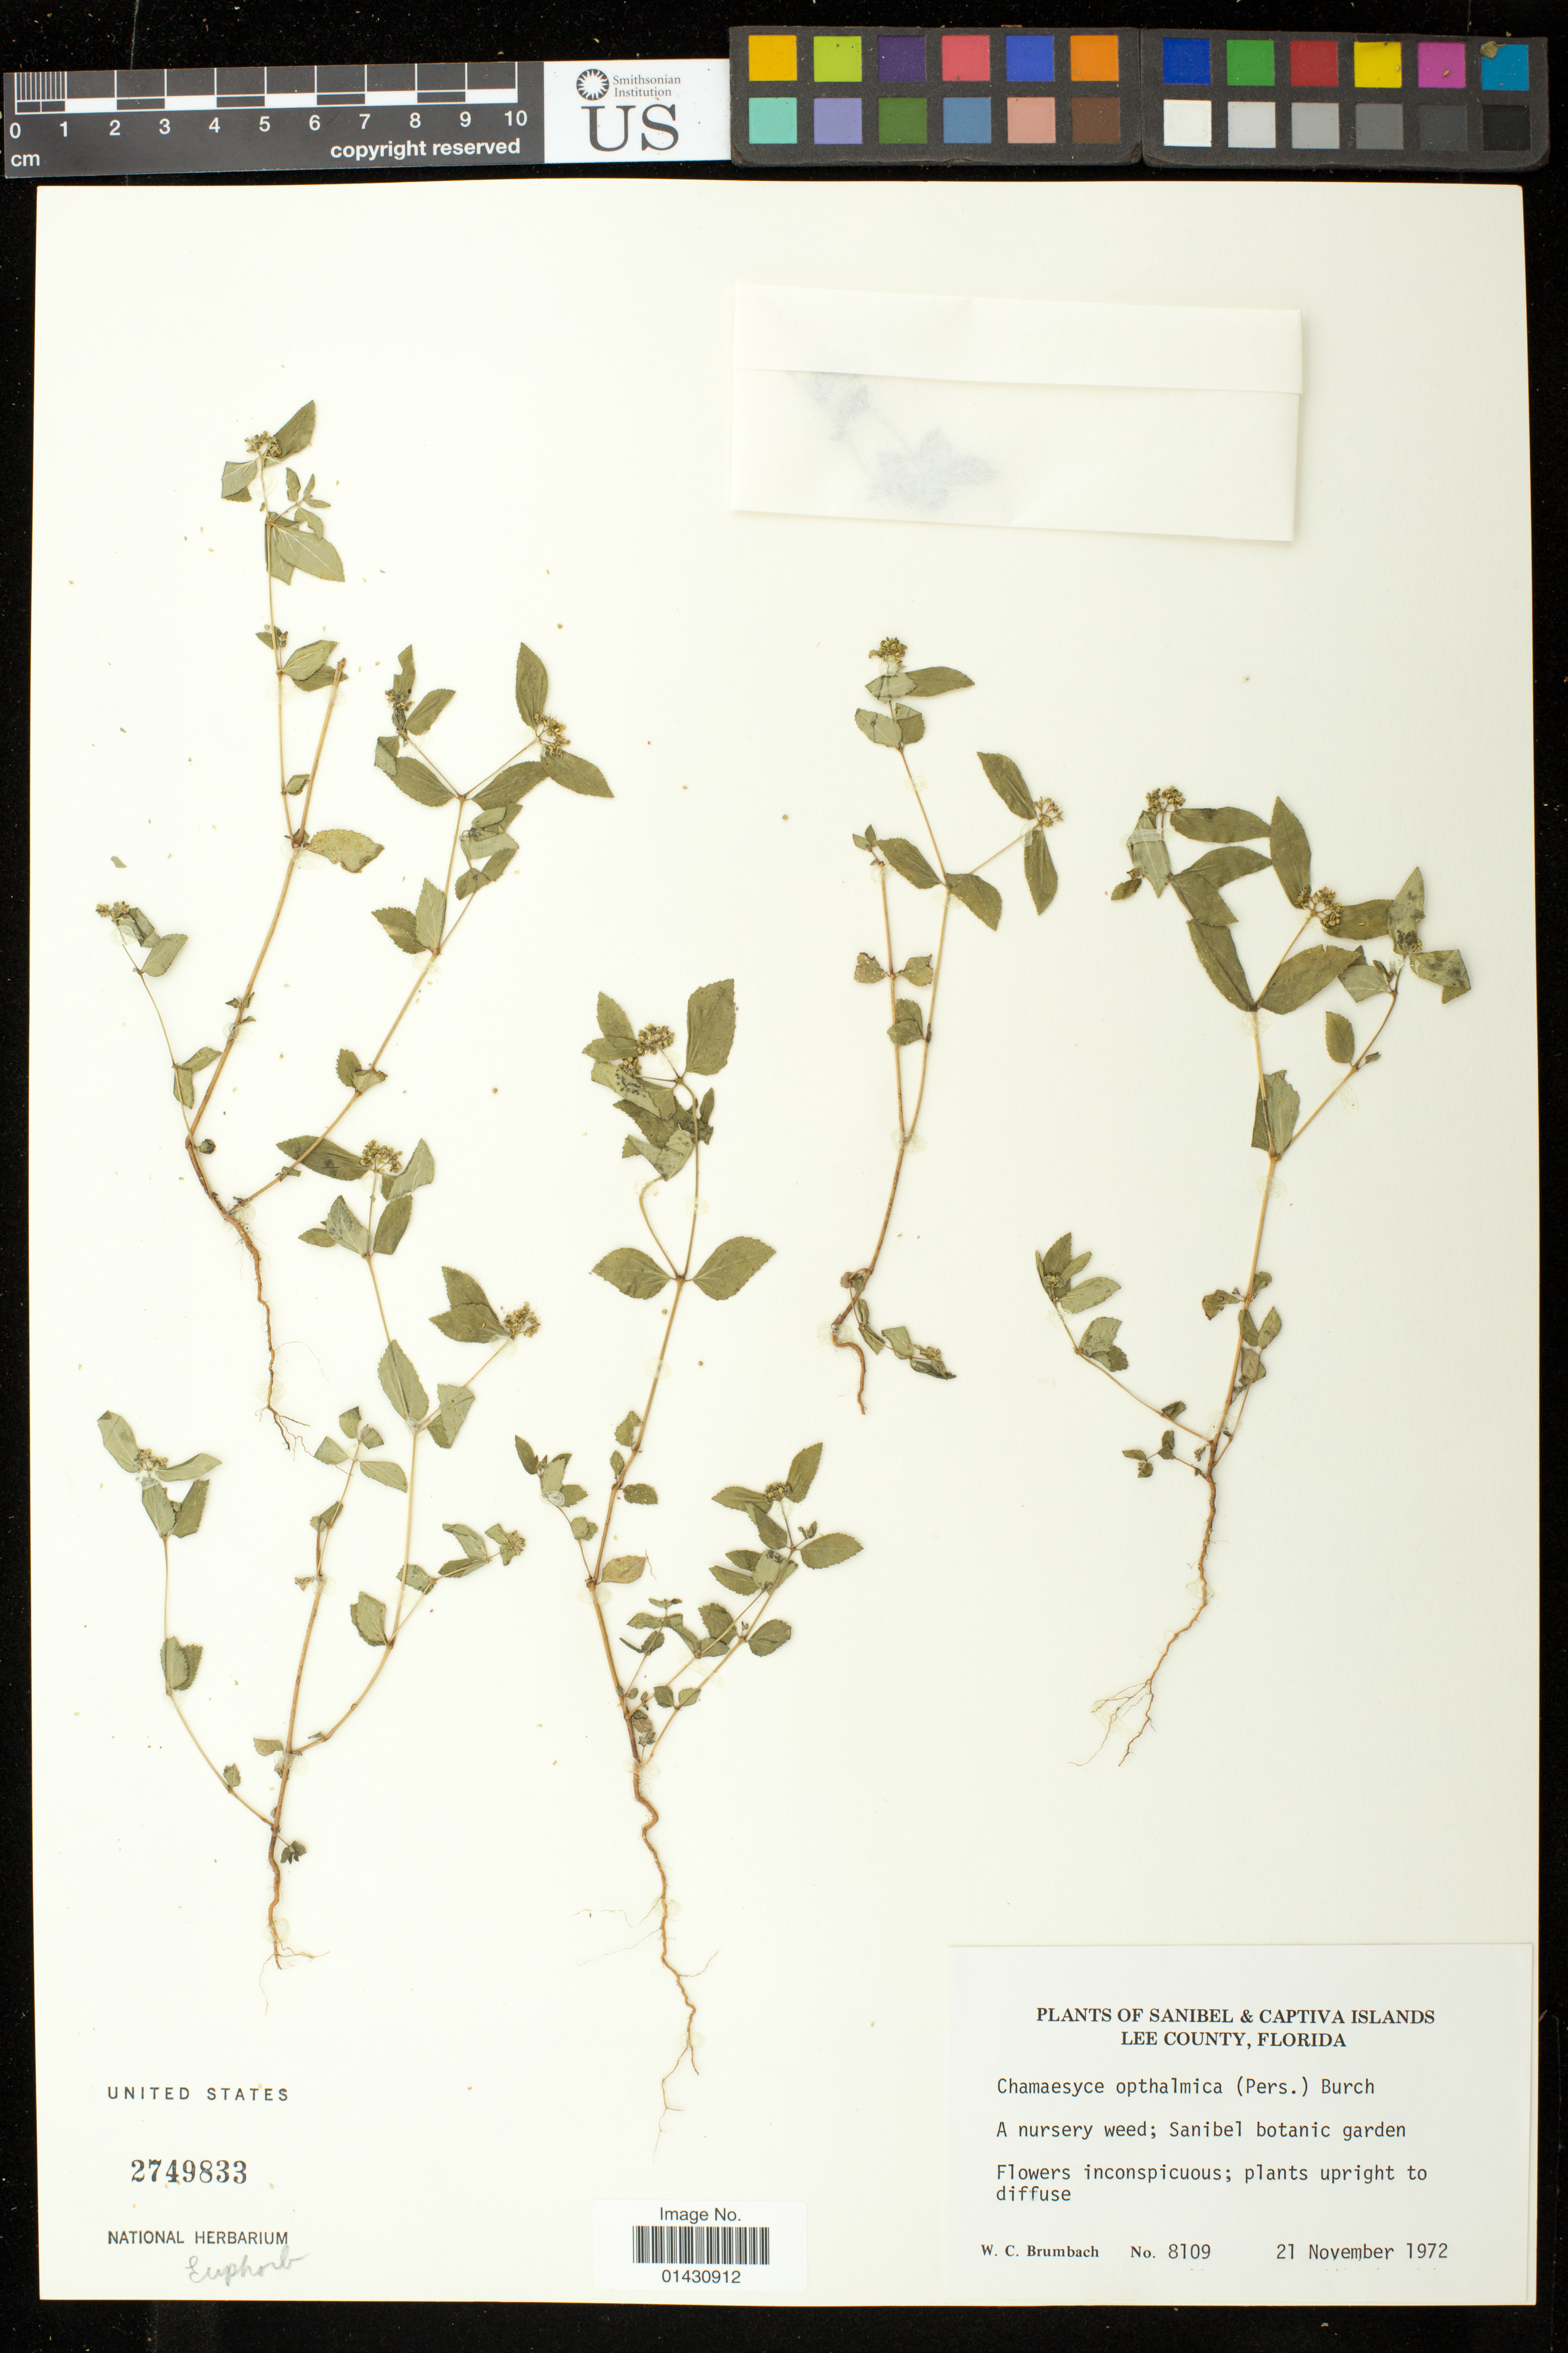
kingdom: Plantae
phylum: Tracheophyta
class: Magnoliopsida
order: Malpighiales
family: Euphorbiaceae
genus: Euphorbia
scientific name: Euphorbia ophthalmica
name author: Pers.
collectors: W. C. Brumbach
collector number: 8109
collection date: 1972-11-21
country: United States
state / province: Florida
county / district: Lee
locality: Sanibel botanic garden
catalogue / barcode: US 2749833